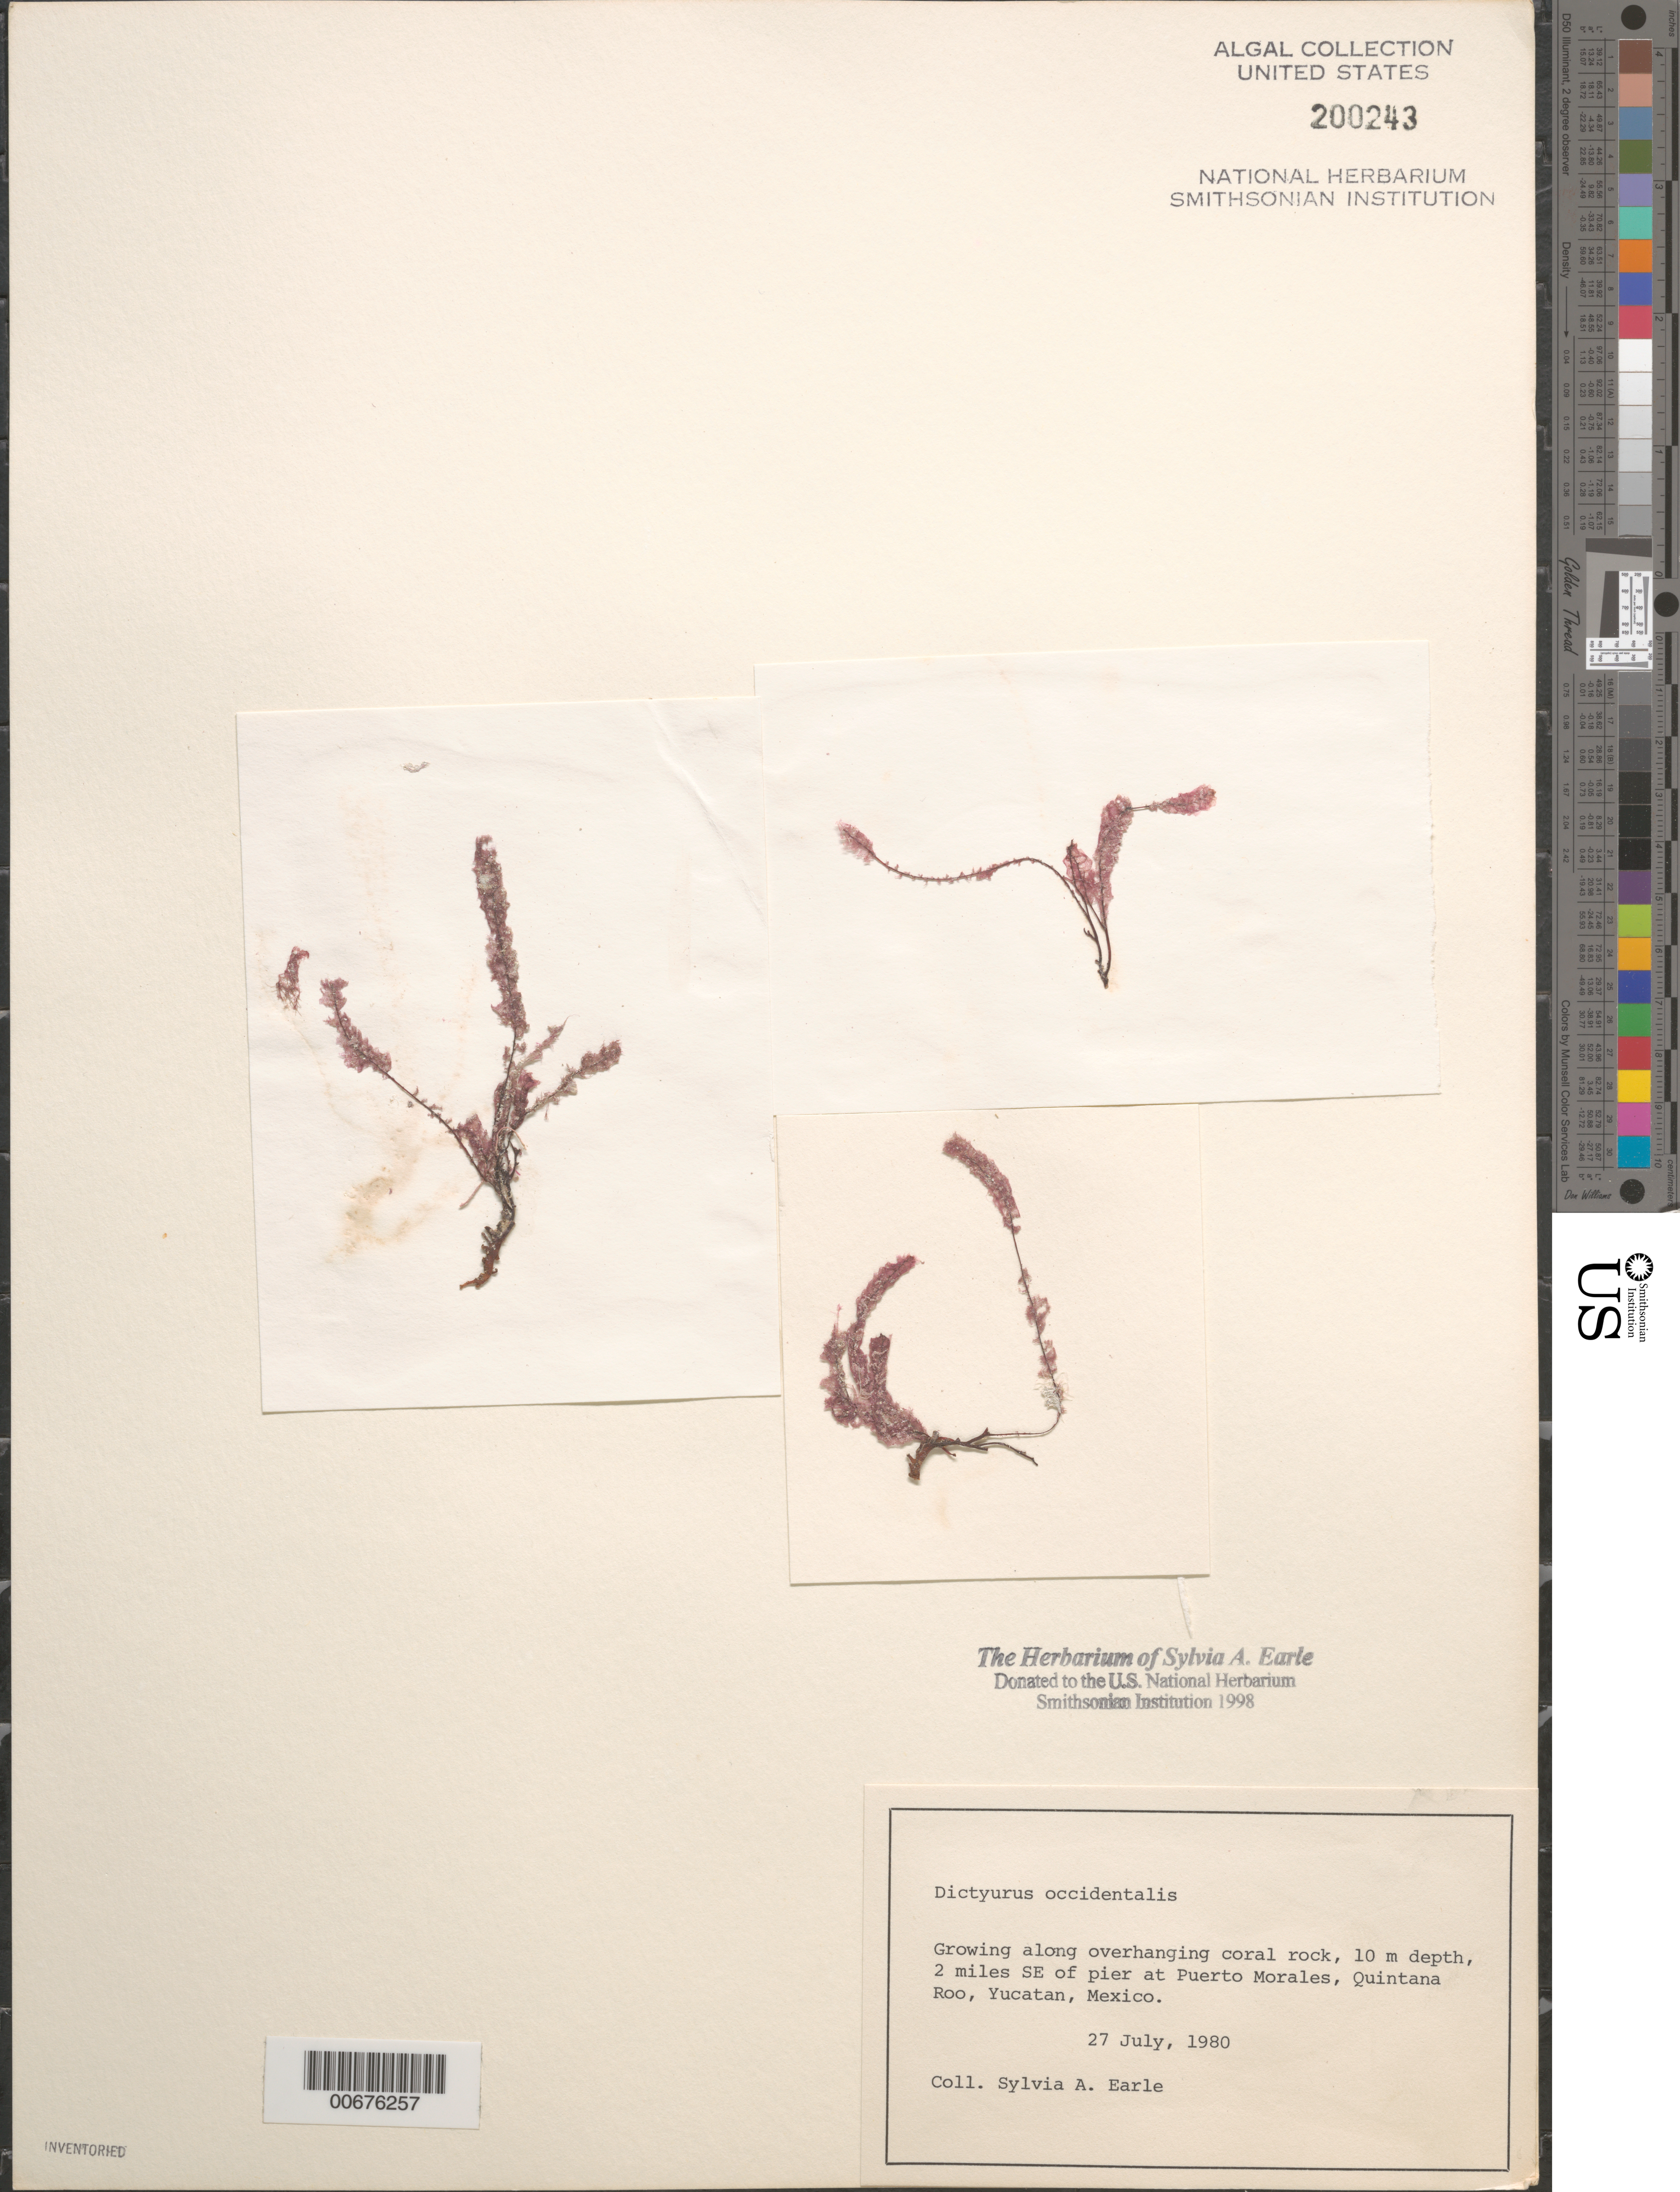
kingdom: Plantae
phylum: Rhodophyta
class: Florideophyceae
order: Ceramiales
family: Dasyaceae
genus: Dictyurus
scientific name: Dictyurus occidentalis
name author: J. Agardh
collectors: S. A. Earle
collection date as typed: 27 Jul 1980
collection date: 1980-07-27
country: Mexico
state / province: Quintana Roo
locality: Puerto Morales, Yucatan Peninsula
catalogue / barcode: US 200243